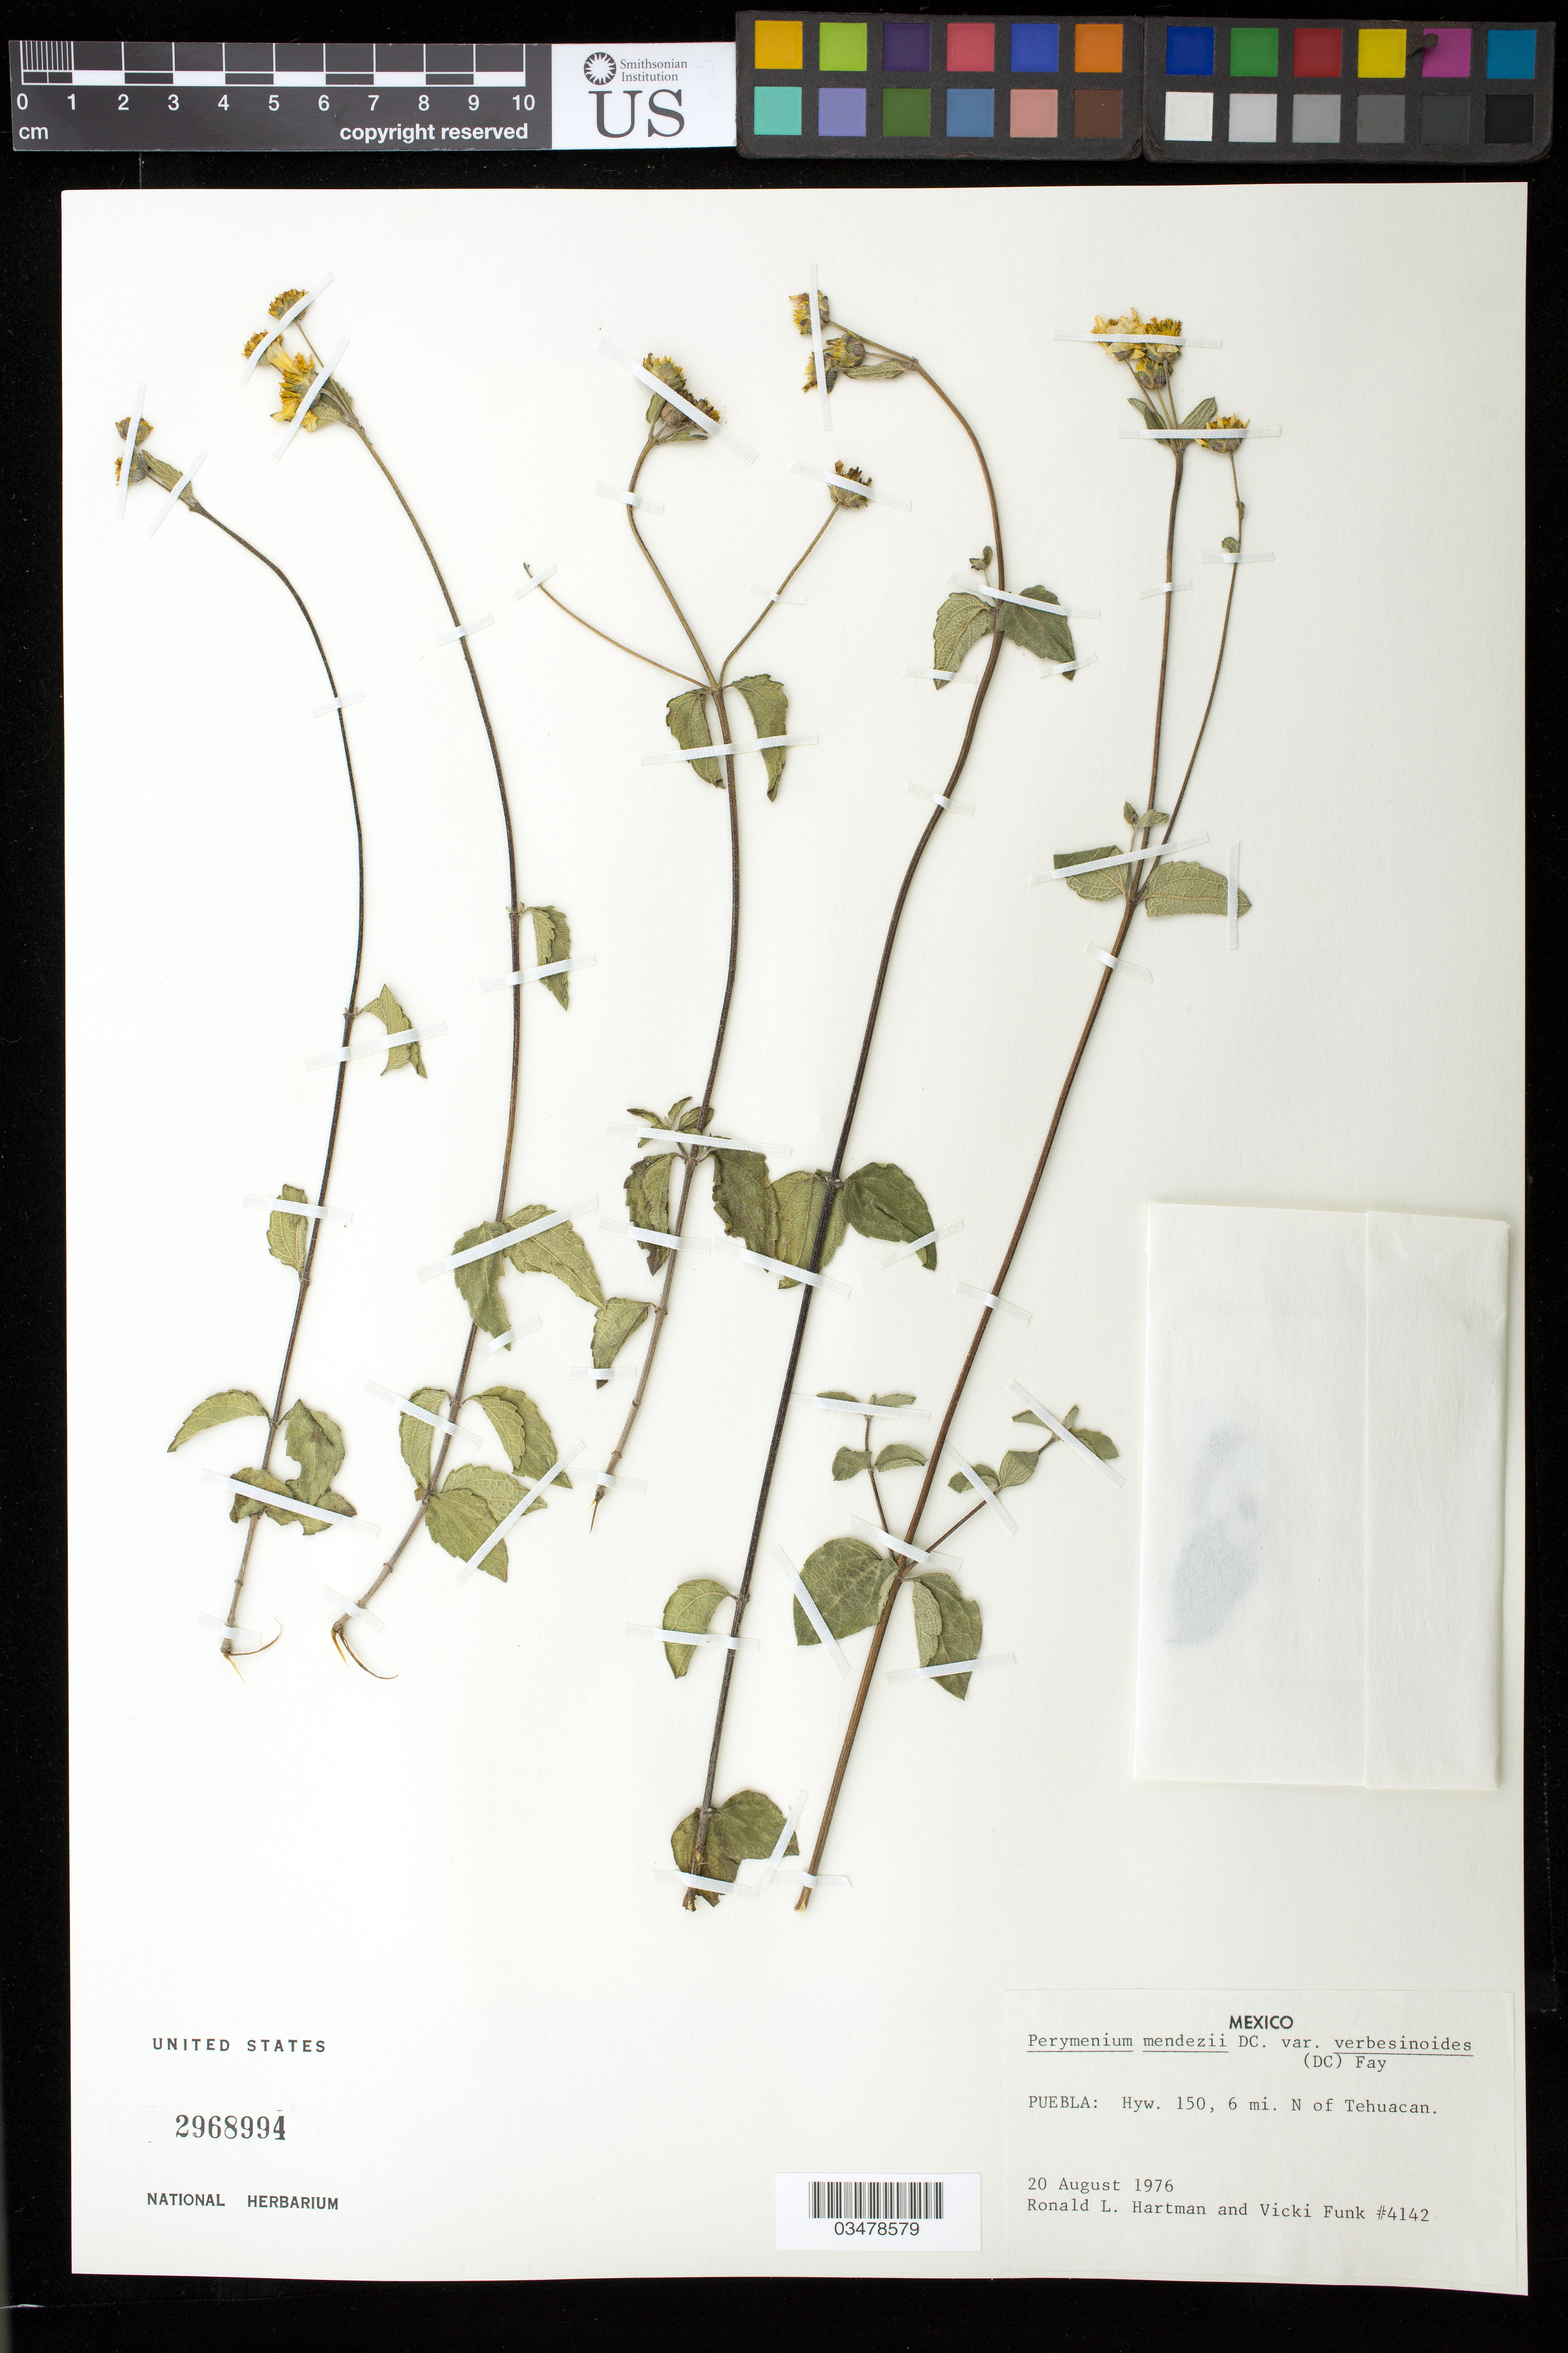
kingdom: Plantae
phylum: Tracheophyta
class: Magnoliopsida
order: Asterales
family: Asteraceae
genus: Perymenium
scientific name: Perymenium mendezii var. verbesinoides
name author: (DC.) J.J. Fay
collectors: R. Hartman & V. Funk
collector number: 4142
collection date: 1976-08-20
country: Mexico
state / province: Puebla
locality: Hwy. 150, 6 mi N of Tehuacan, on limestone slopes.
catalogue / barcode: US 2968994